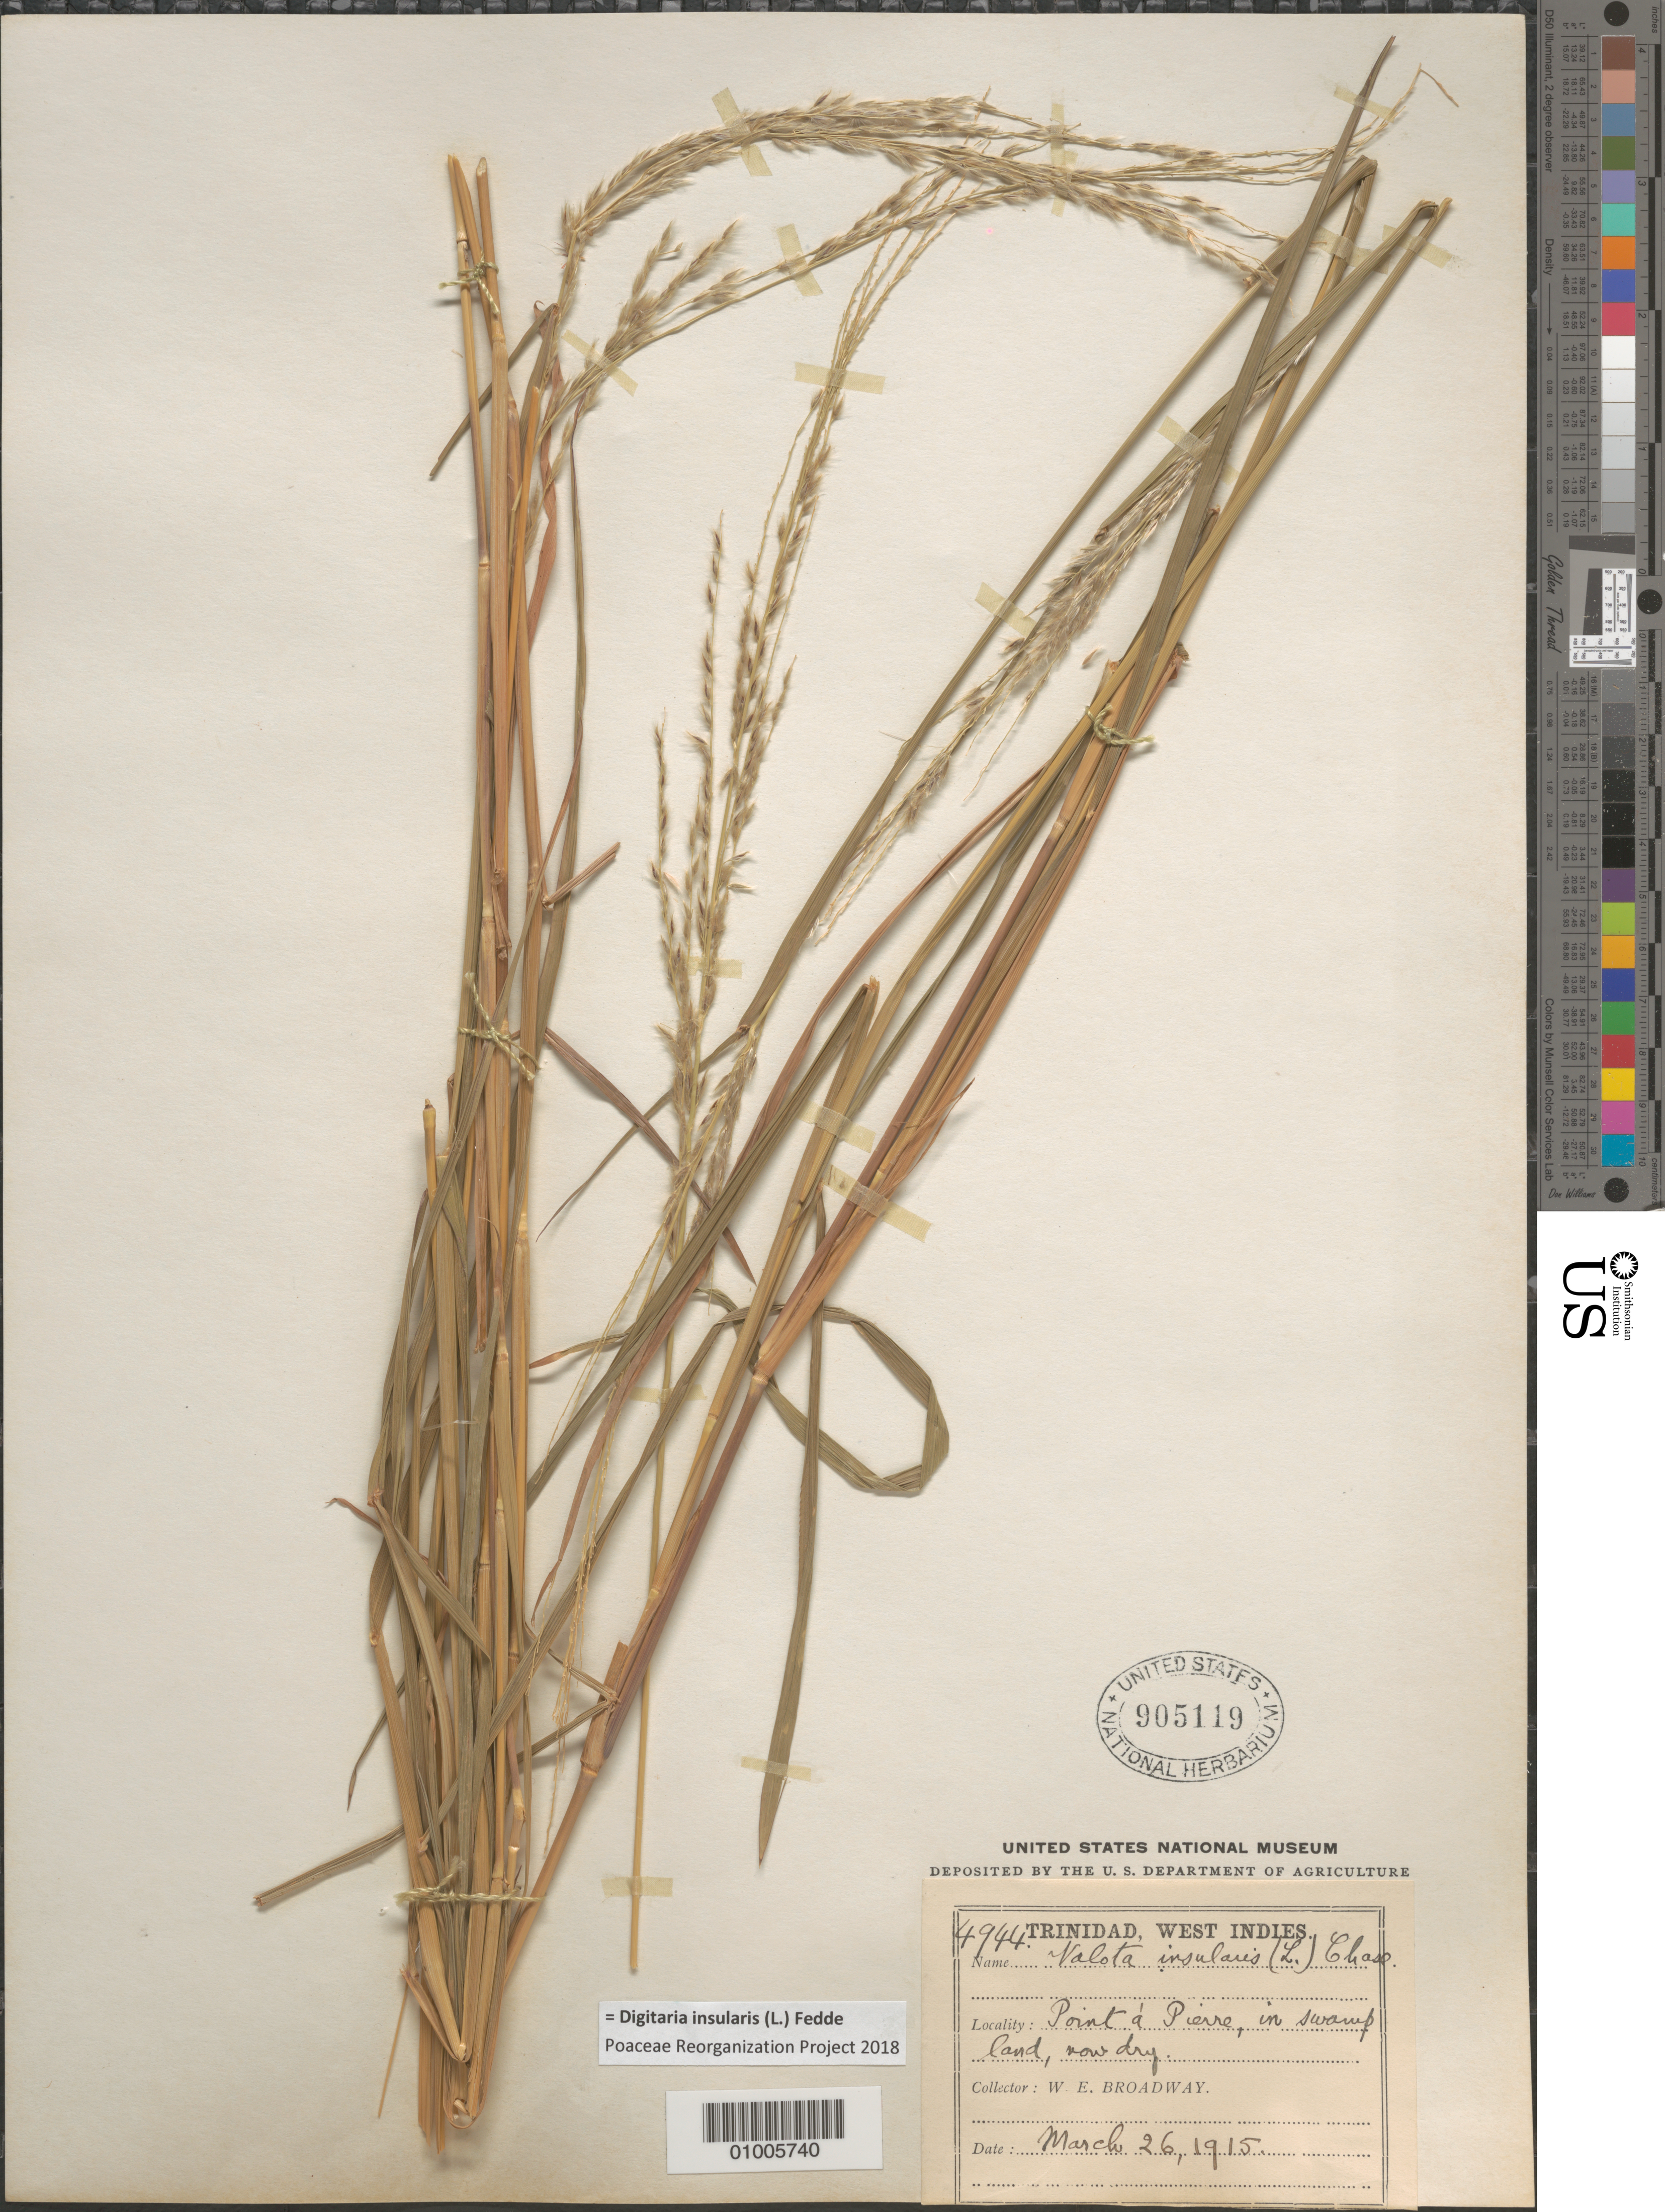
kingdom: Plantae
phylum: Tracheophyta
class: Liliopsida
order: Poales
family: Poaceae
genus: Digitaria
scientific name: Digitaria insularis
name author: (L.) Mez ex Ekman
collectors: W. E. Broadway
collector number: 4944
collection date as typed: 26 Mar 1915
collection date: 1915-03-26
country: Trinidad and Tobago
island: Trinidad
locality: Point and pierre, in swamp along land, now dry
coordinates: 0 N, 0 E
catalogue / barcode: US 905119